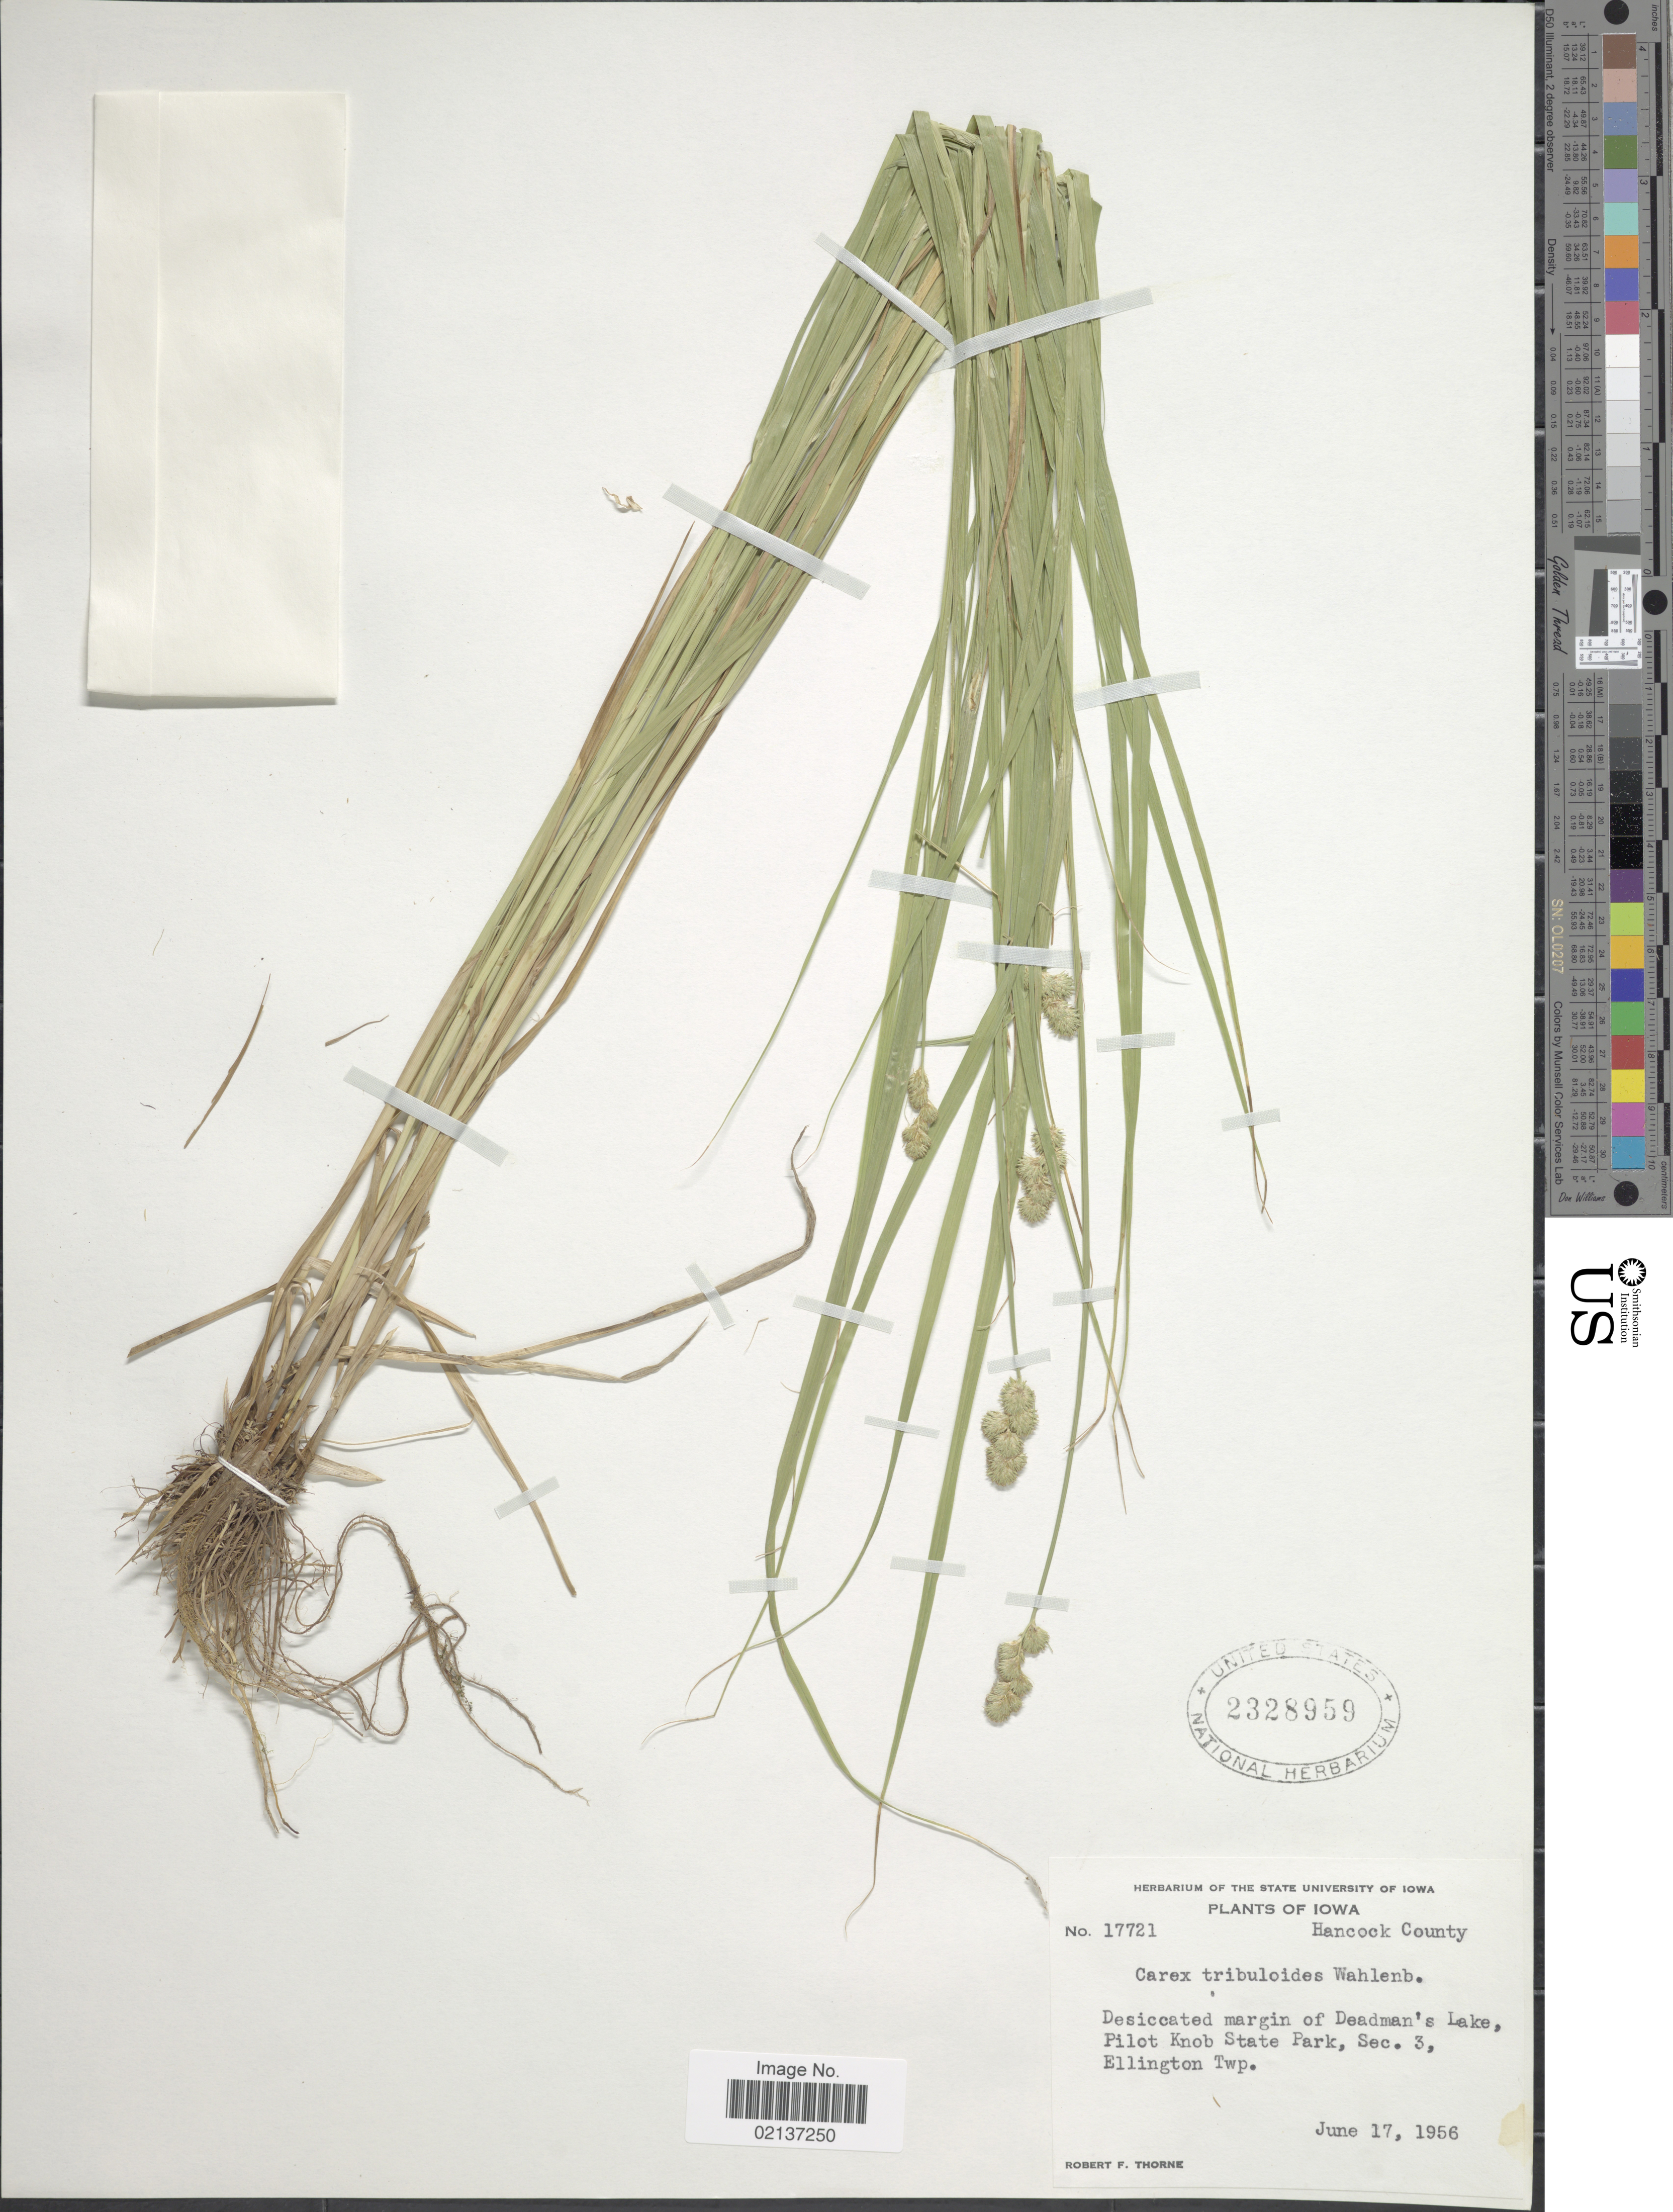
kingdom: Plantae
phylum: Tracheophyta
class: Liliopsida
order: Poales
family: Cyperaceae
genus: Carex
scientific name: Carex tribuloides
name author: Wahlenb.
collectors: R. F. Thorne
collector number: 17721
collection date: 1956-06-17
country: United States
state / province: Iowa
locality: Hancock County, margin of Deadman's Lake, Pilot Knob State Park, Sec. 3, Ellington Twp.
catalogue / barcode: US 2328959